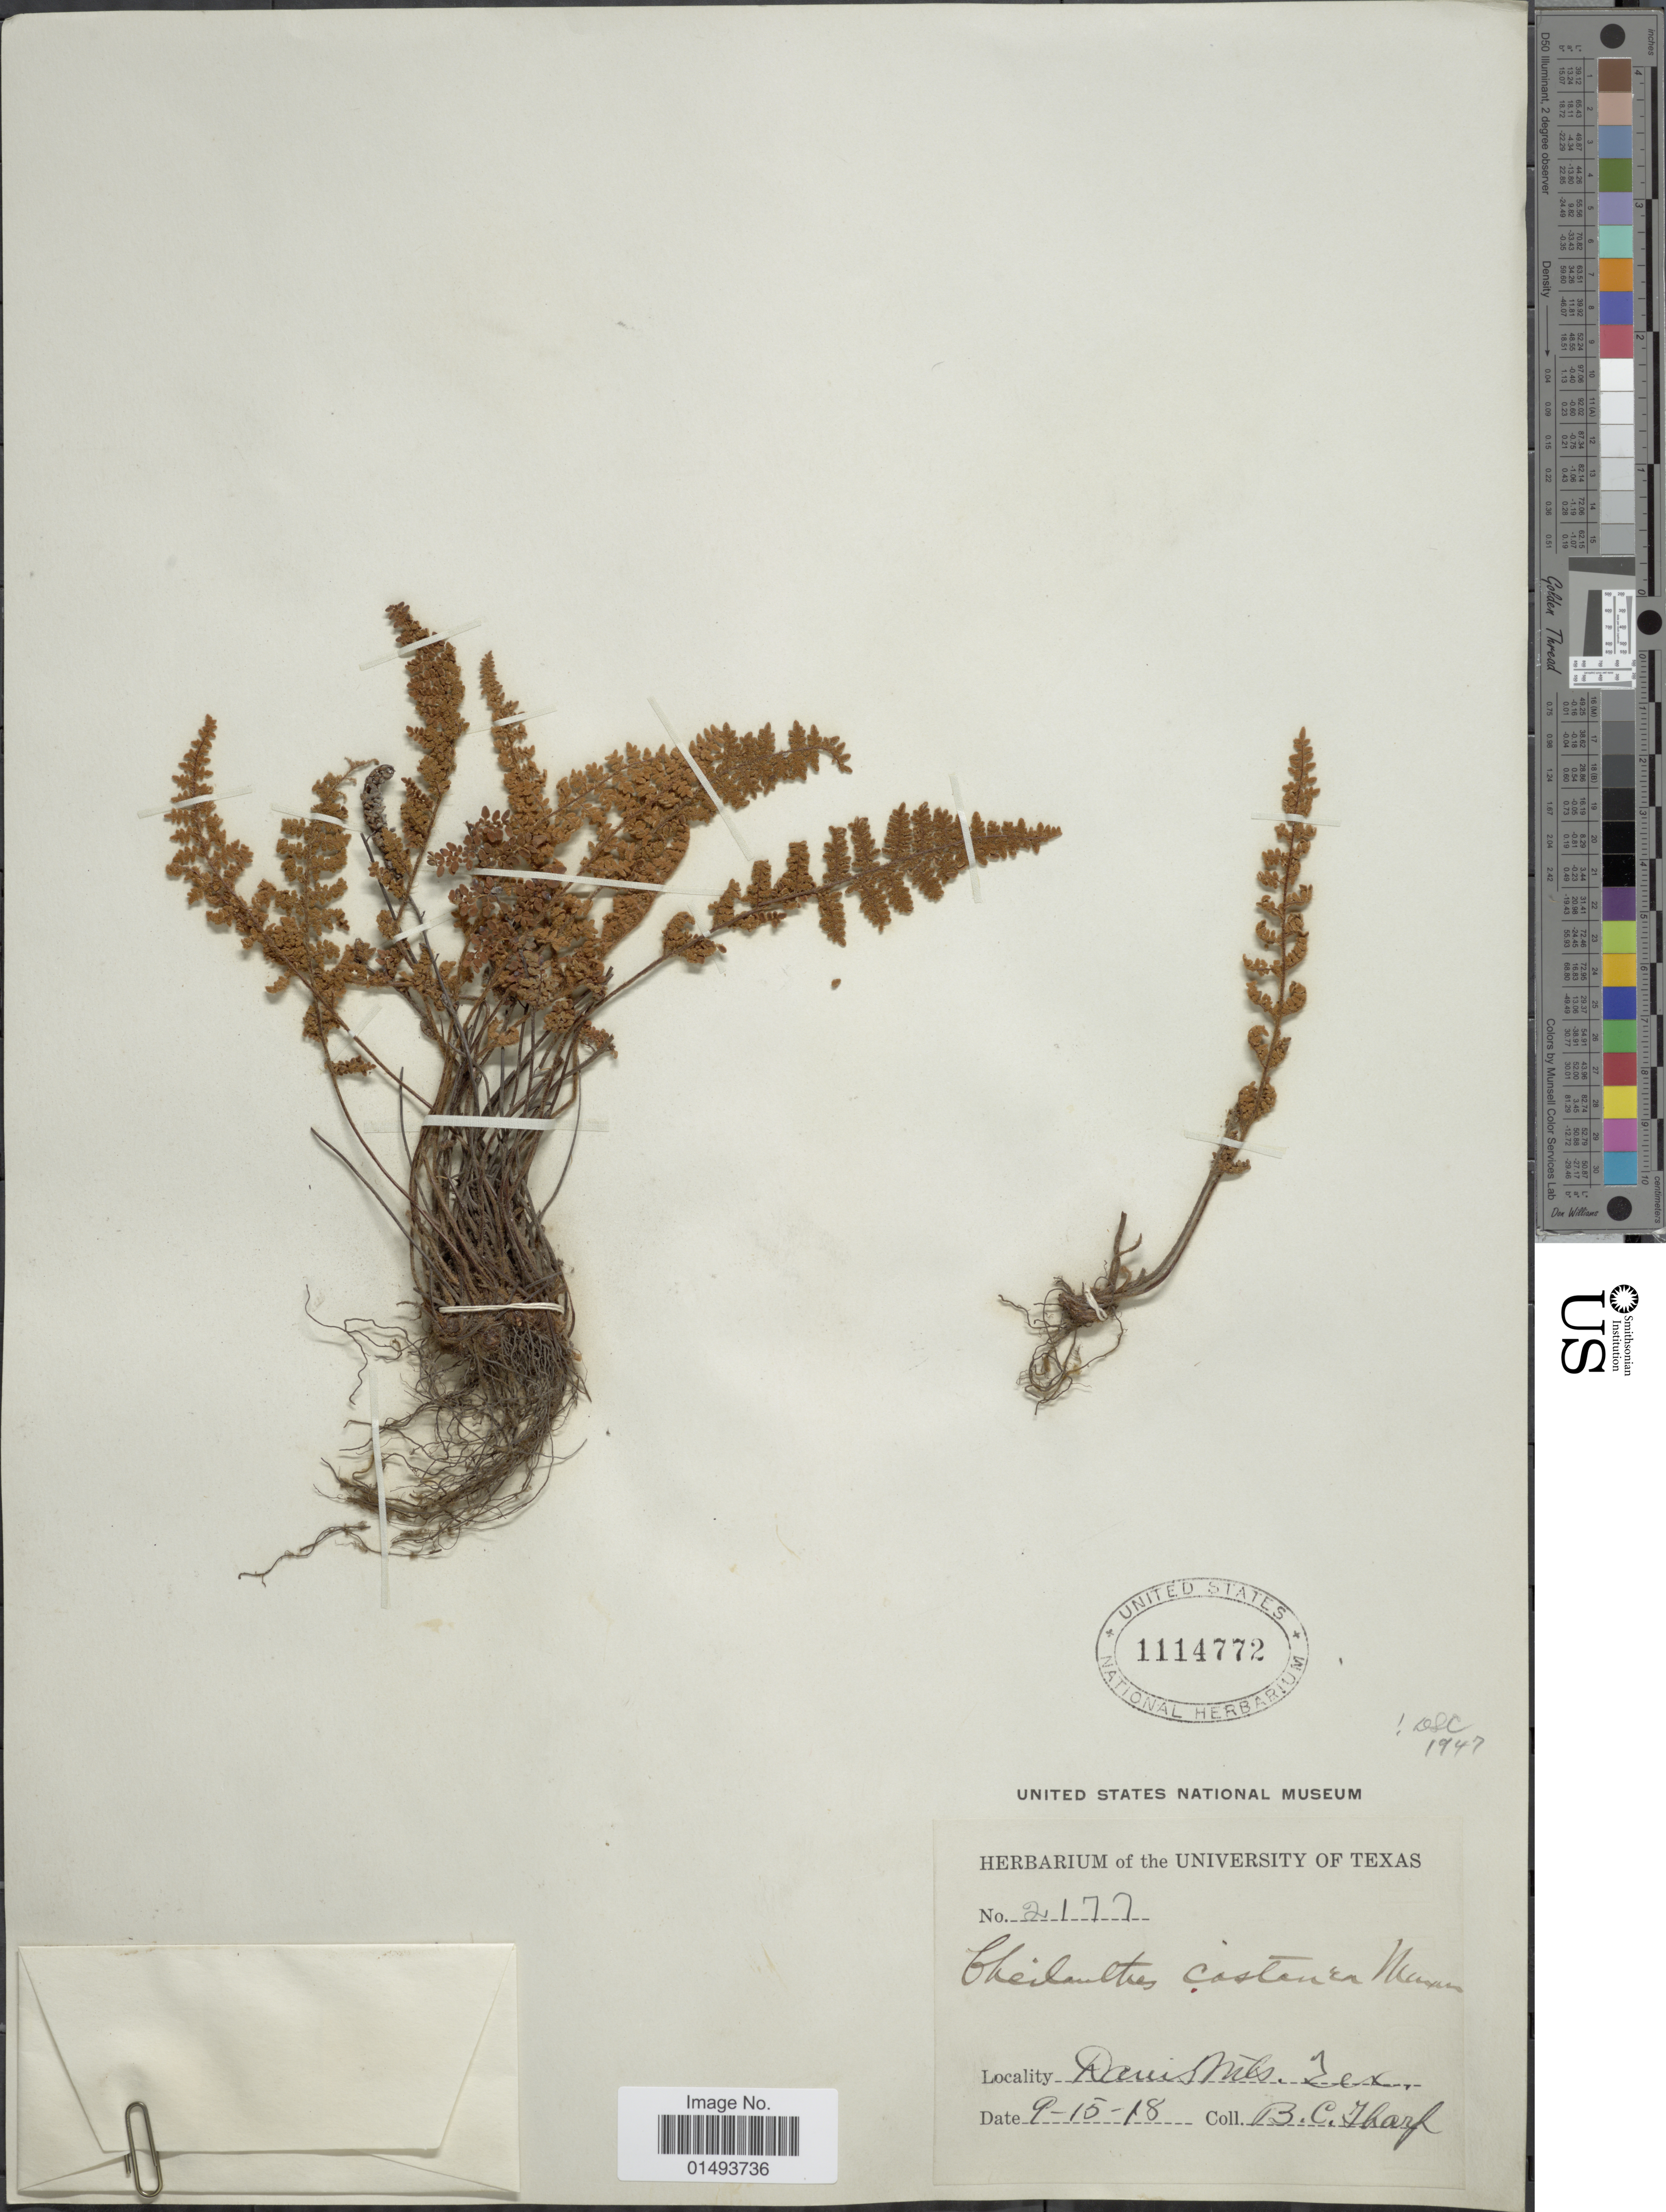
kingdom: Plantae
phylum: Tracheophyta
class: Polypodiopsida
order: Polypodiales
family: Pteridaceae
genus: Myriopteris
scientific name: Myriopteris rufa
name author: Fée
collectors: B. Sharp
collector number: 2177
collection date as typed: Transcribed d/m/y: 15/9/18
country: United States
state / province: Texas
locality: Davis Mts.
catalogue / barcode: US 1114772